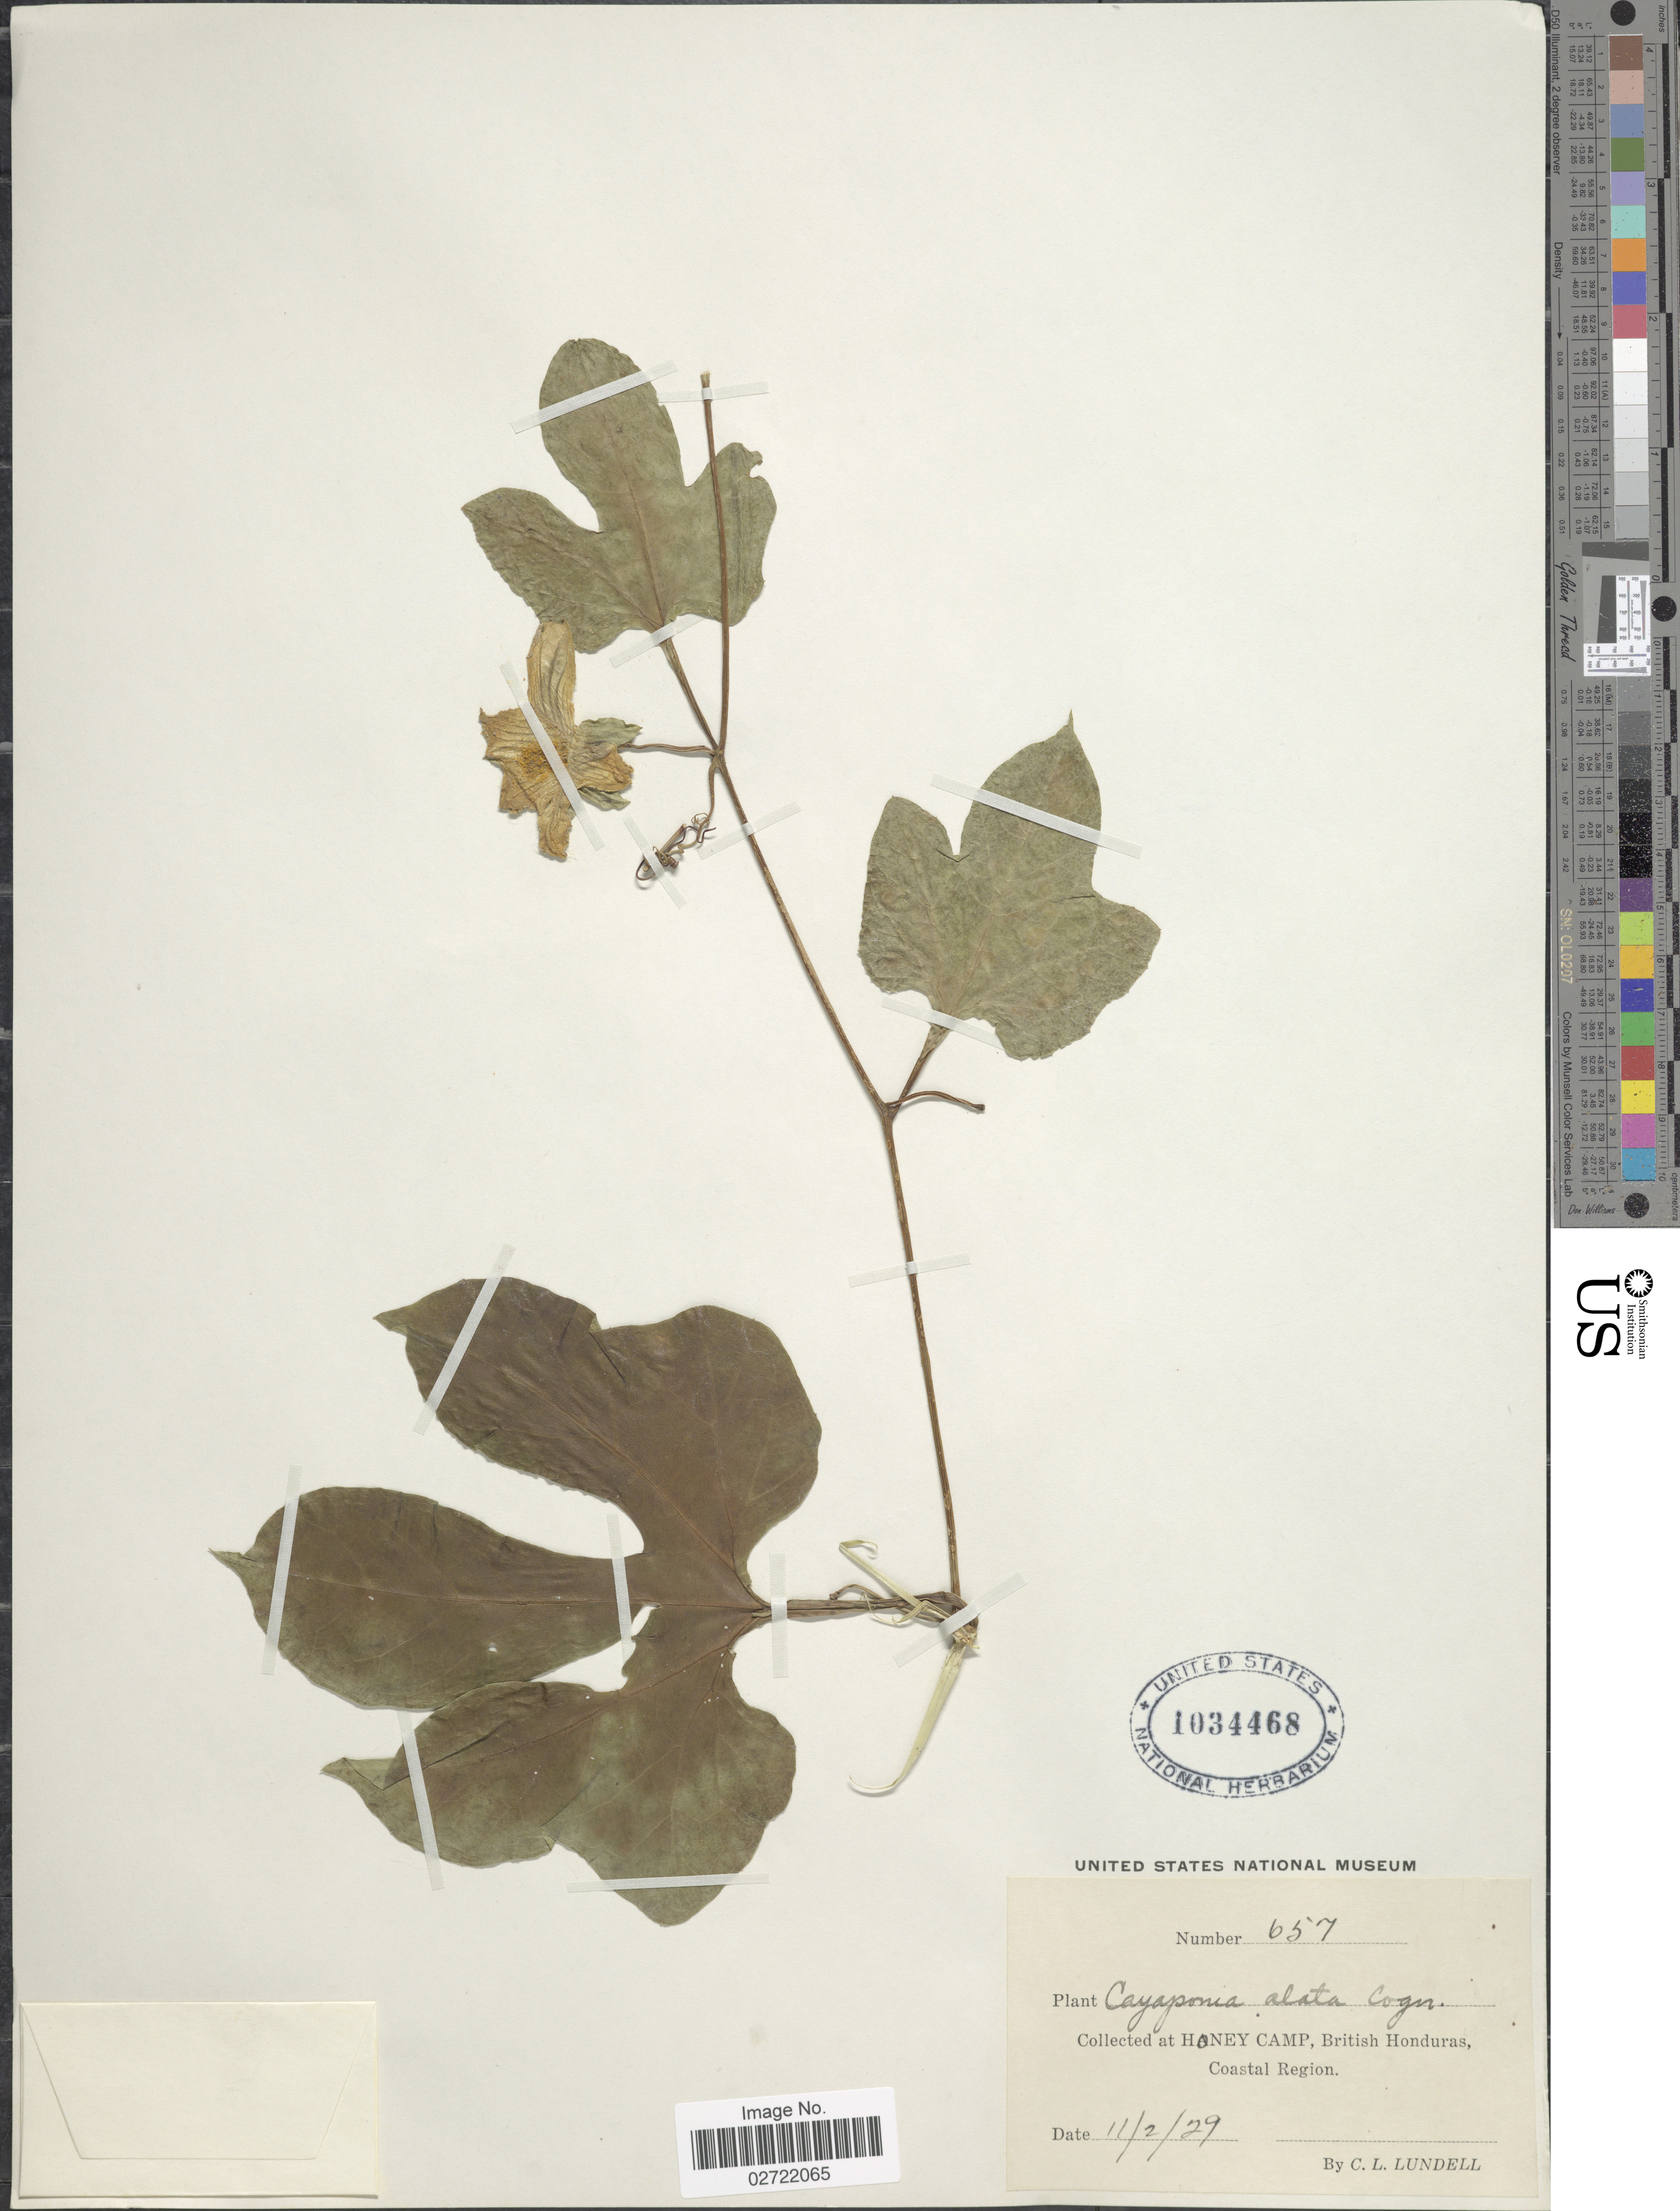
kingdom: Plantae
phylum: Tracheophyta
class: Magnoliopsida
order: Cucurbitales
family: Cucurbitaceae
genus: Cayaponia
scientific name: Cayaponia alata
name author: Cogn.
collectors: C. L. Lundell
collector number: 657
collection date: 1929-02-11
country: Belize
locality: At Honey Camp, British Honduras, Coastal Region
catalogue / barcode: US 1034468